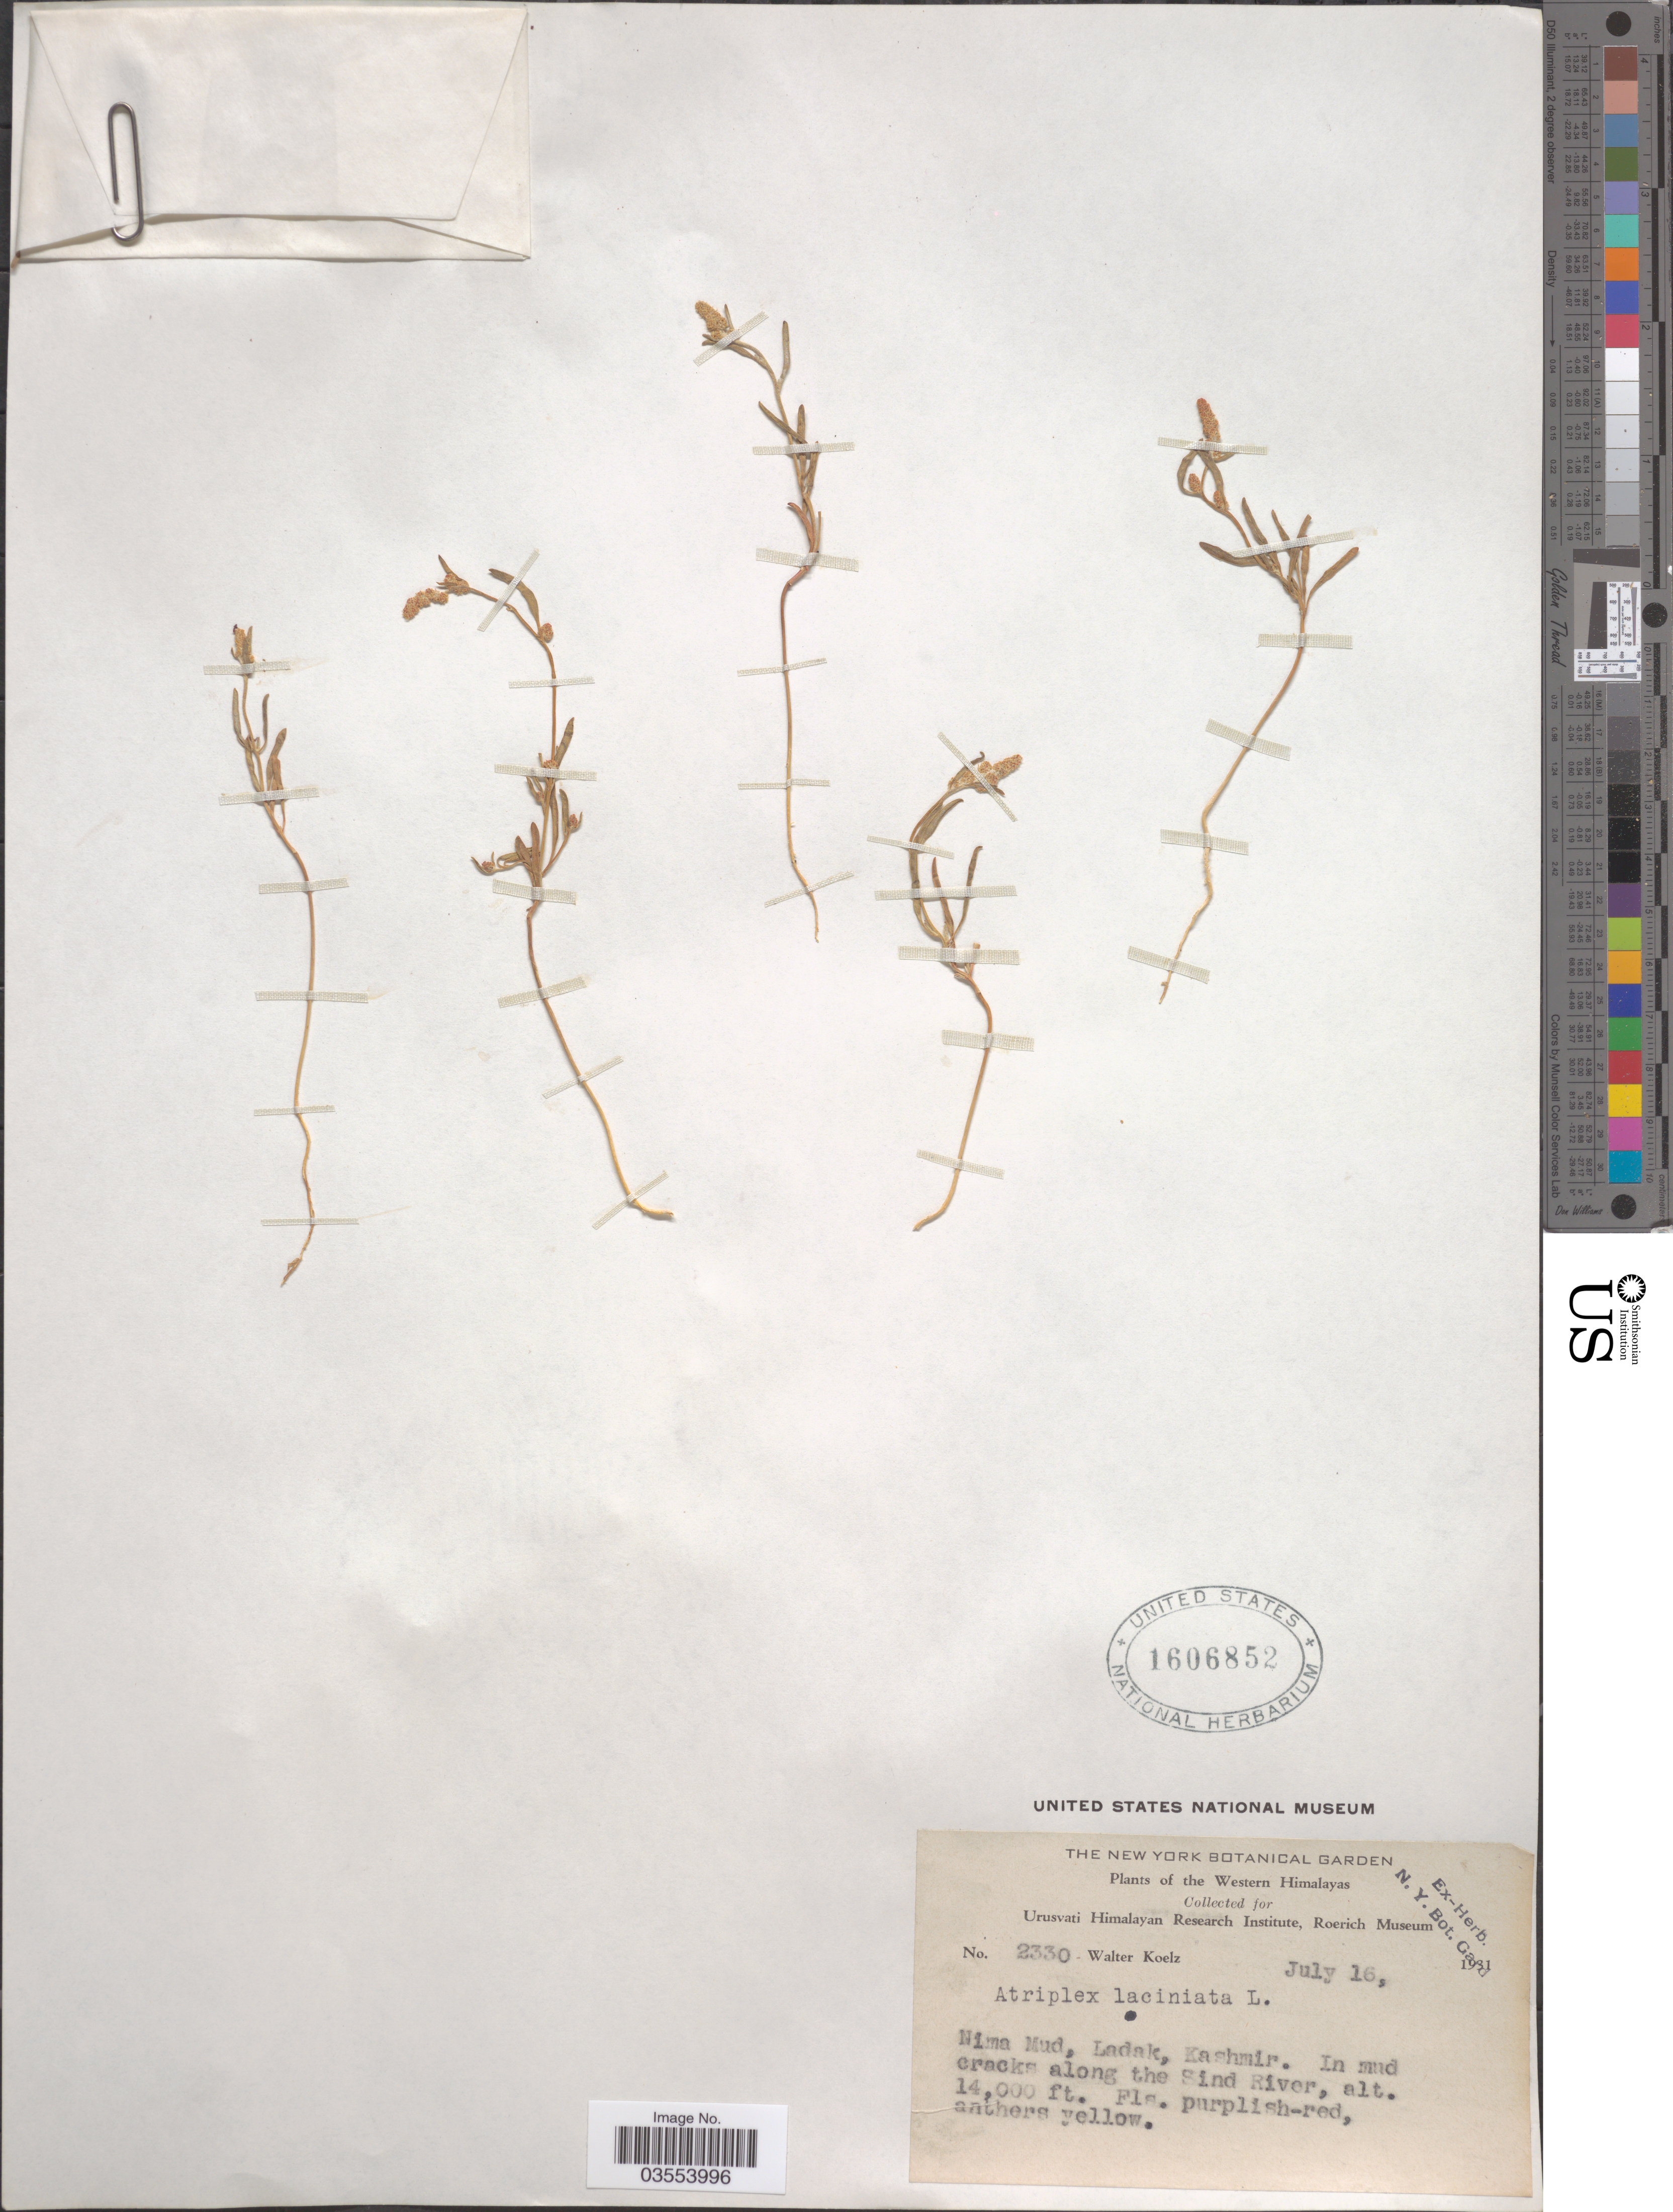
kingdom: Plantae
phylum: Tracheophyta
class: Magnoliopsida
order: Caryophyllales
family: Amaranthaceae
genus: Atriplex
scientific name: Atriplex laciniata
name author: L.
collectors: W. N. Koelz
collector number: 2330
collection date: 1931-07-16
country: India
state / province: Ladakh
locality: Western Himalayas. Nima Mud, Ladak, Kashmir. In mud cracks along the Sind River.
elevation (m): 4267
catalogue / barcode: US 1606852